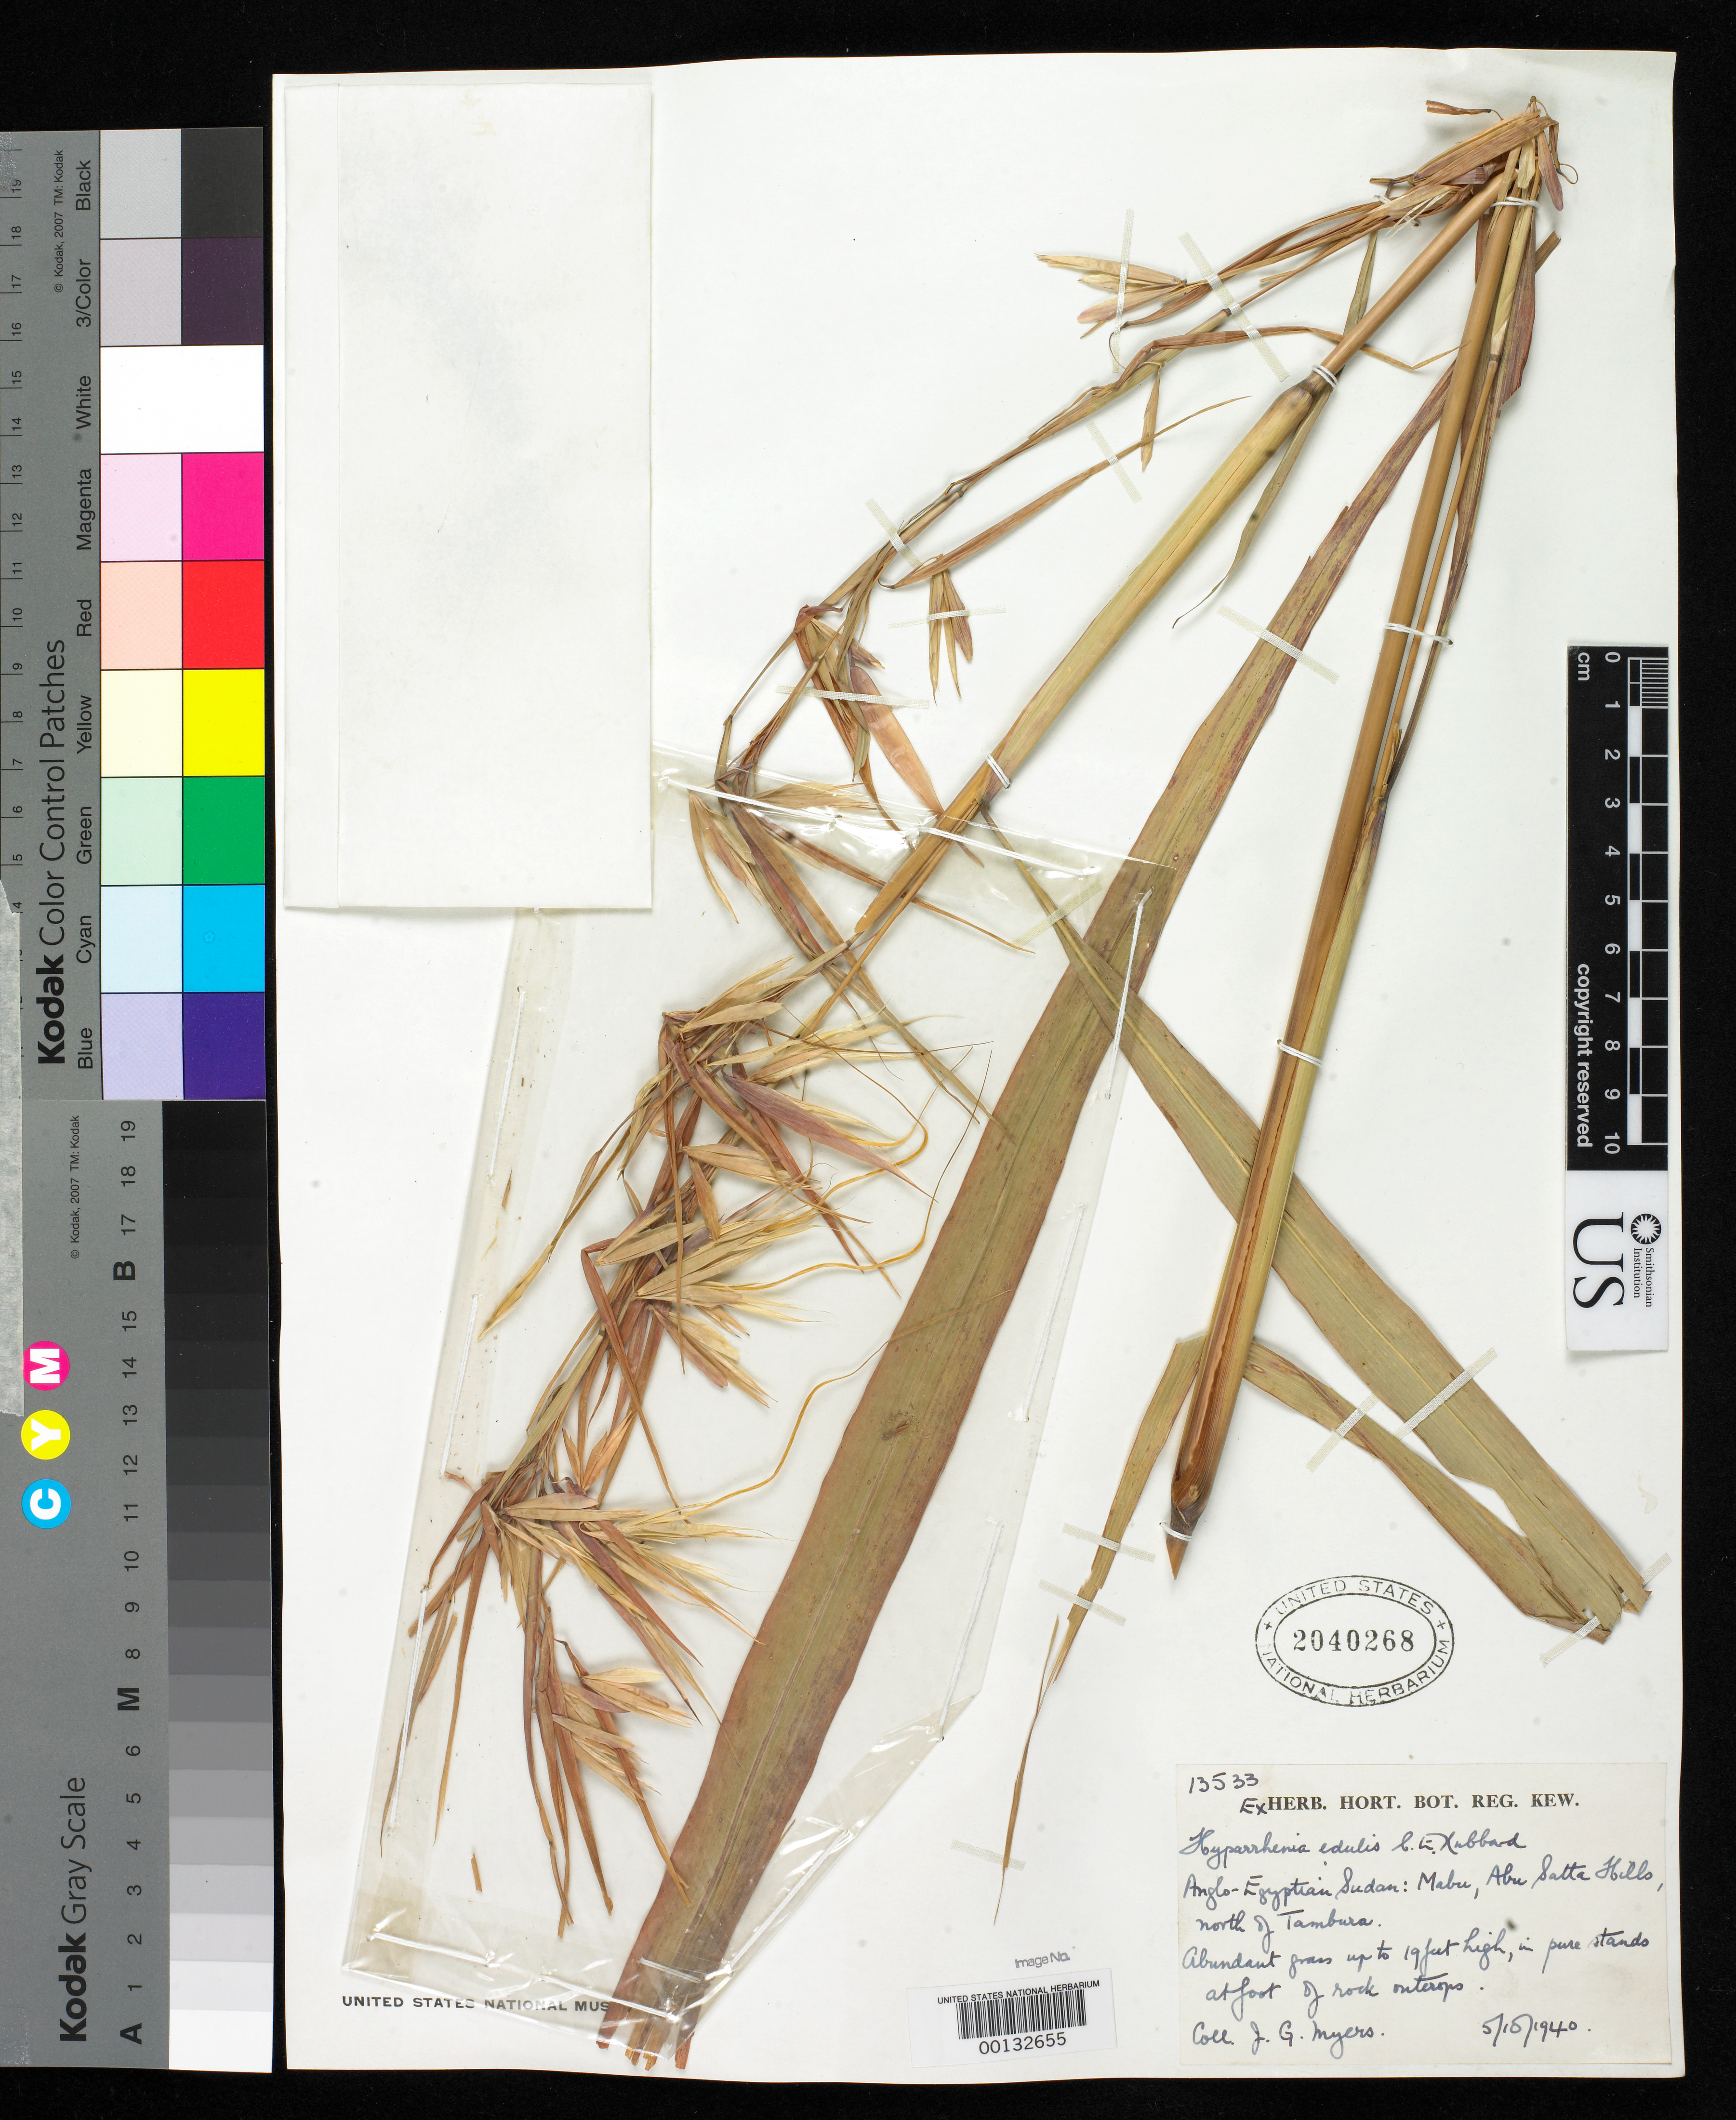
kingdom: Plantae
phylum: Tracheophyta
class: Liliopsida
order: Poales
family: Poaceae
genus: Hyparrhenia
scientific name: Hyparrhenia edulis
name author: C.E. Hubb.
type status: Isotype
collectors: J. Myers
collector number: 13533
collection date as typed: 05 Oct 1940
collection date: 1940-10-05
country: South Sudan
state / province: Western Equatoria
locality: Mabu, Abu Satta Hills, north of Tambura.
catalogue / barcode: US 2040268